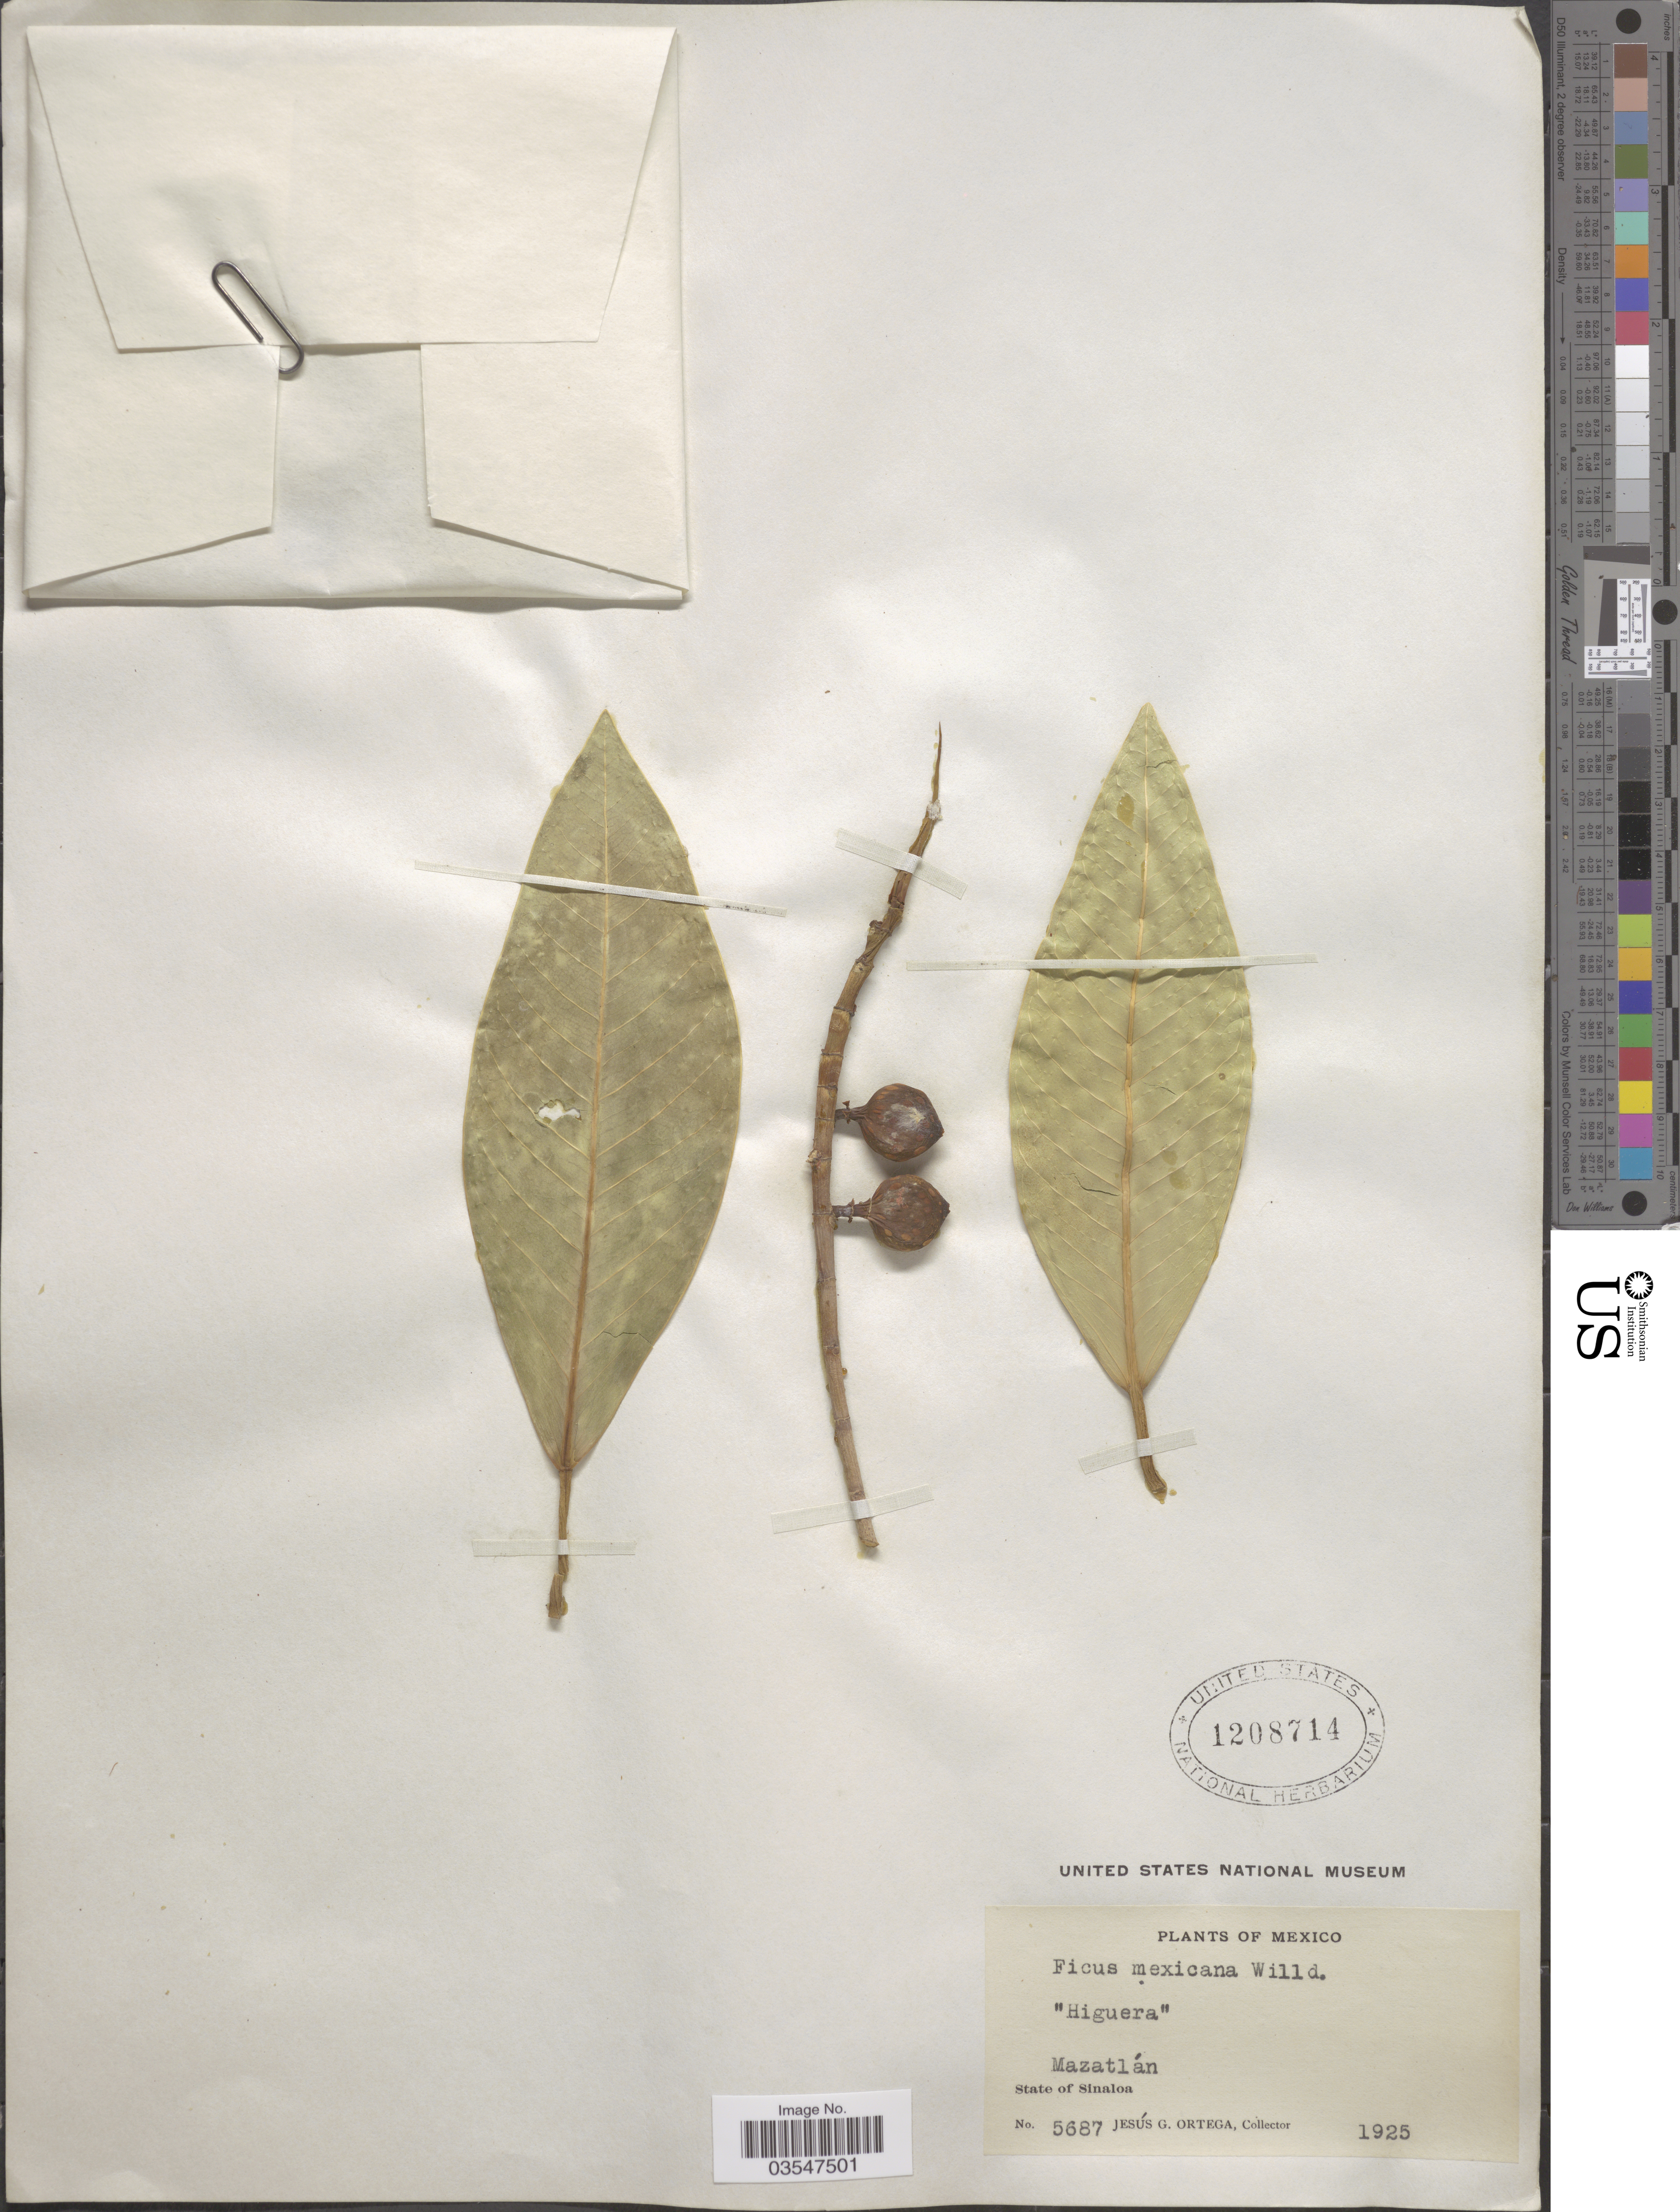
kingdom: Plantae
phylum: Tracheophyta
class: Magnoliopsida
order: Rosales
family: Moraceae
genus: Ficus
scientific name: Ficus mexicana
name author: (Miq.) Miq.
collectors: J. Ortega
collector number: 5687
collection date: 1925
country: Mexico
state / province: Sinaloa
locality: Mazatlán.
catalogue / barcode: US 1208714